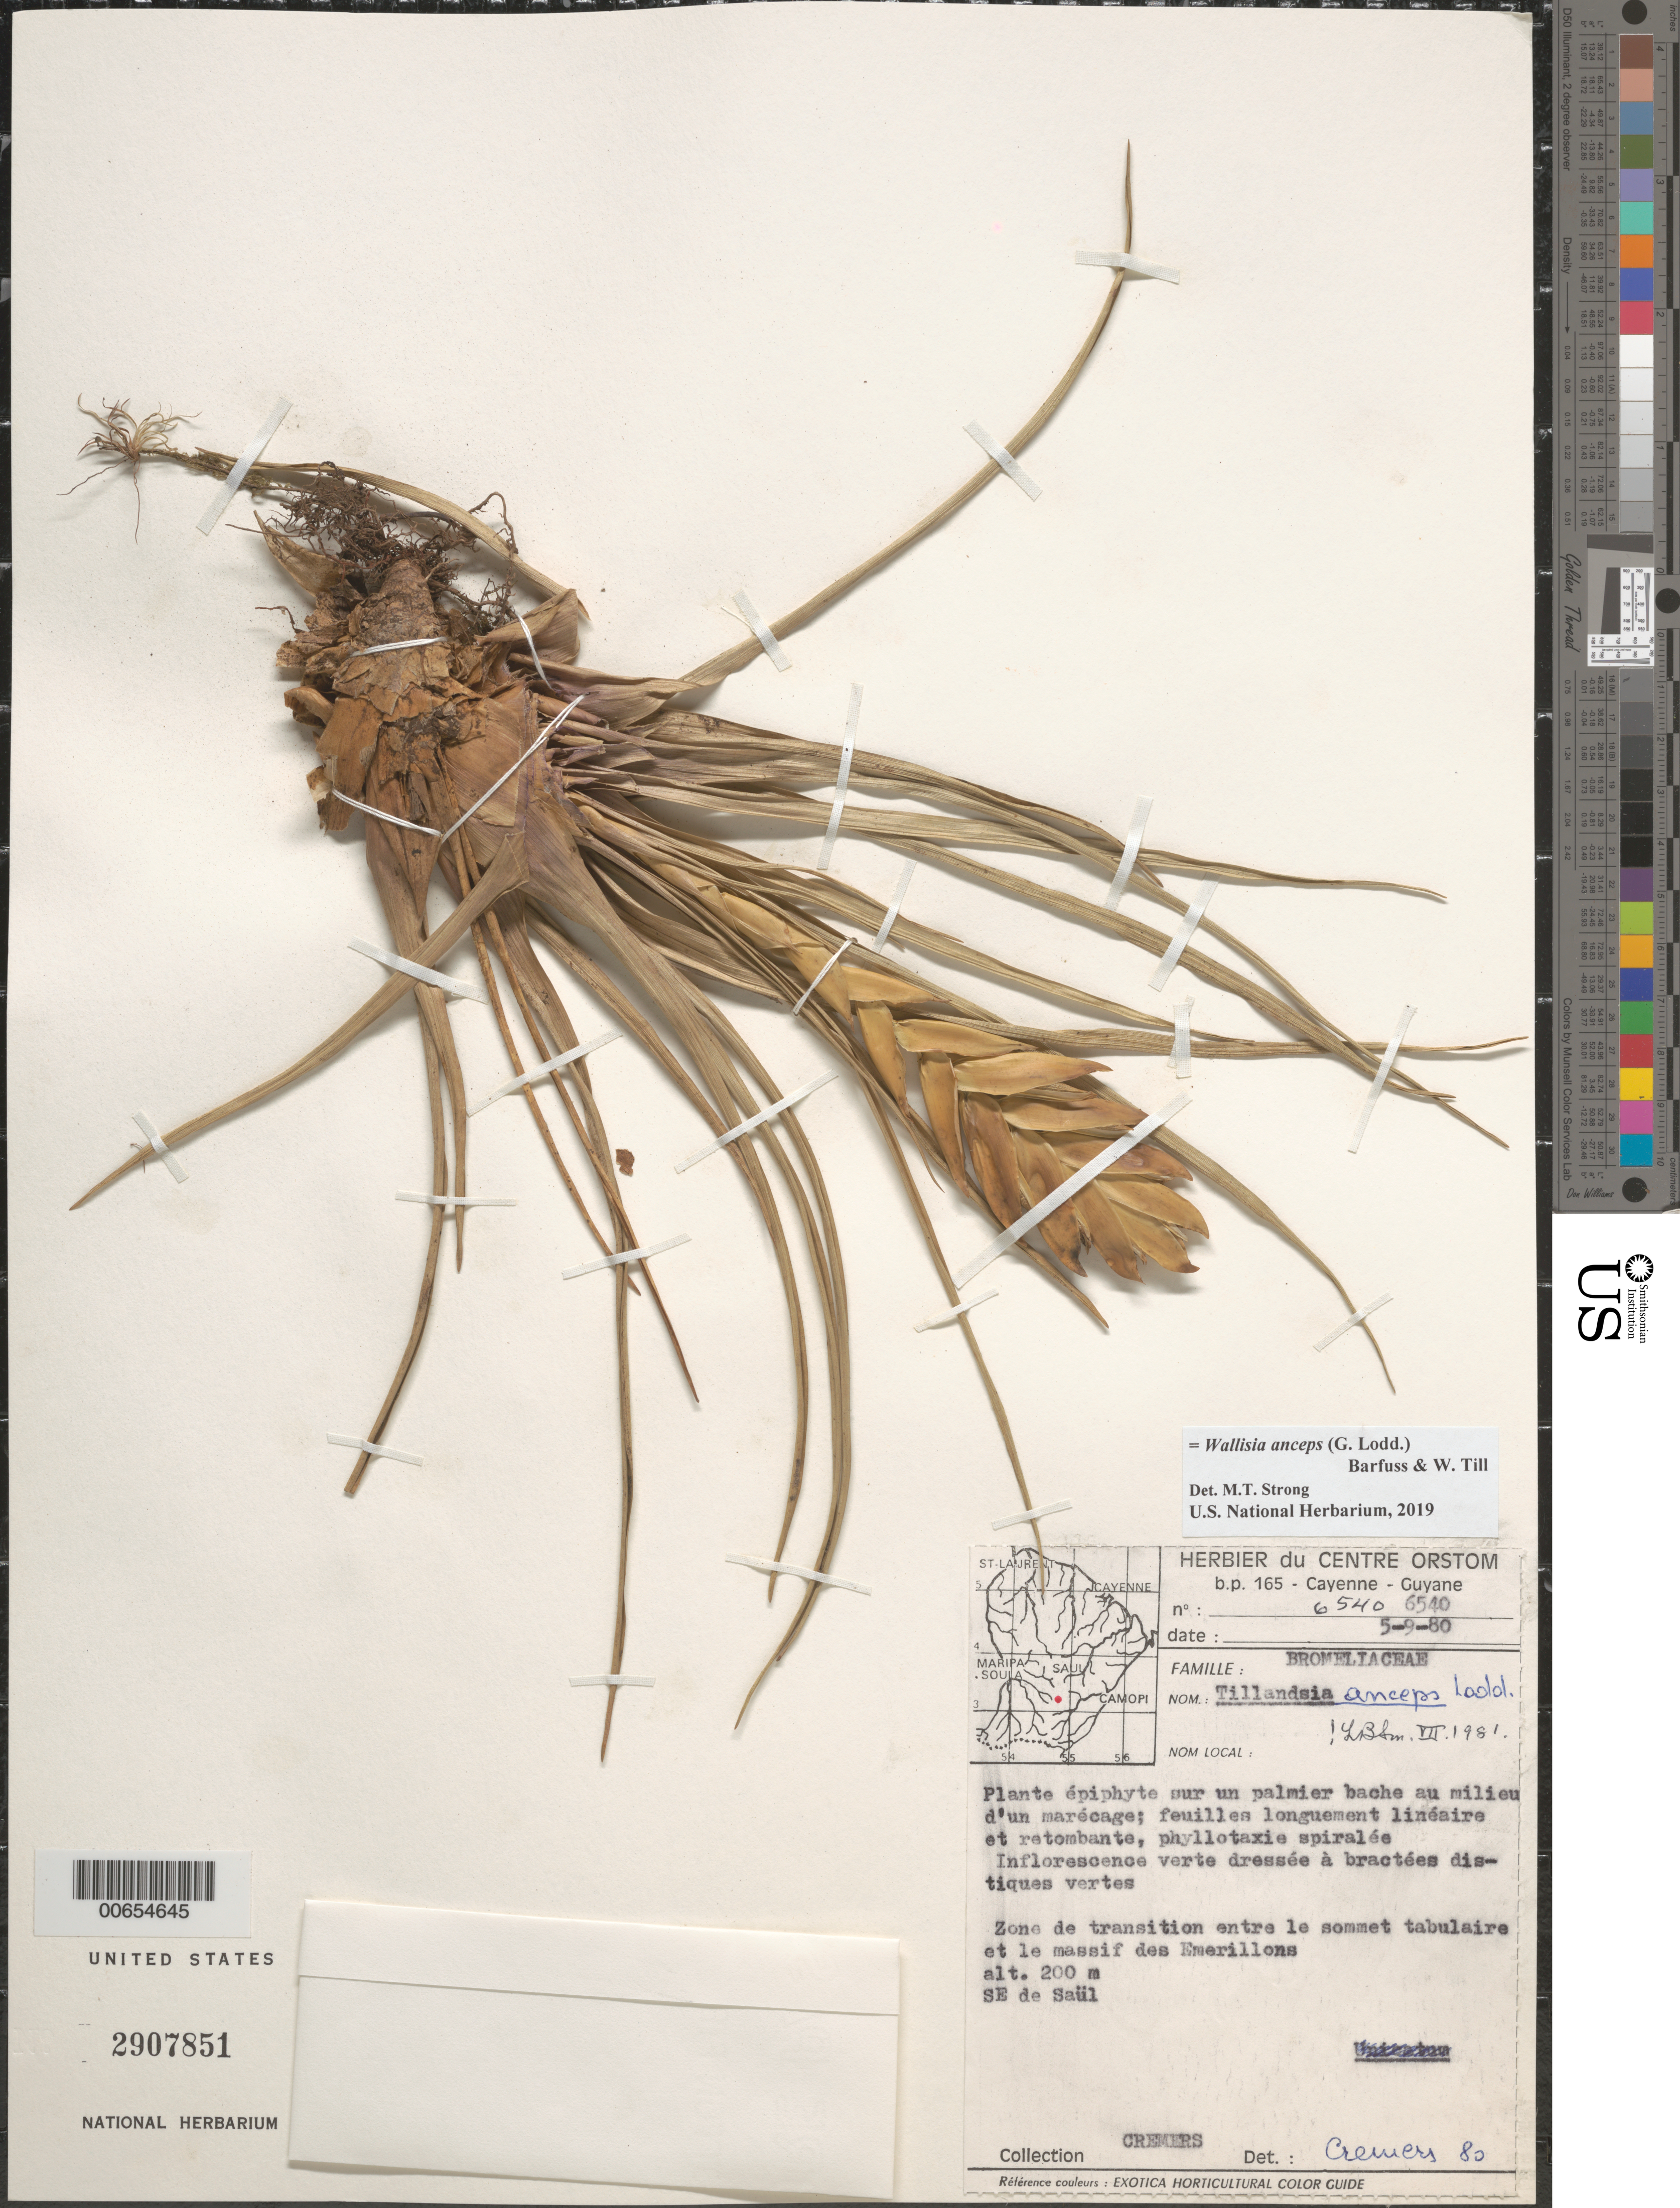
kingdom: Plantae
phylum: Tracheophyta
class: Liliopsida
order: Poales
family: Bromeliaceae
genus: Wallisia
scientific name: Wallisia anceps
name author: (G. Lodd.) Barfuss & W. Till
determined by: Strong, Mark T., (BOT), Smithsonian Institution - National Museum of Natural History (UNITED STATES)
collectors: G. Cremers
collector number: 6540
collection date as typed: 5-Sep-80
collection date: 1980-09-05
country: French Guiana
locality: Émerillon Massif, entre le sommet tabulaire et le massif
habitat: Zone transition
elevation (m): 200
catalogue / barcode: US 2907851